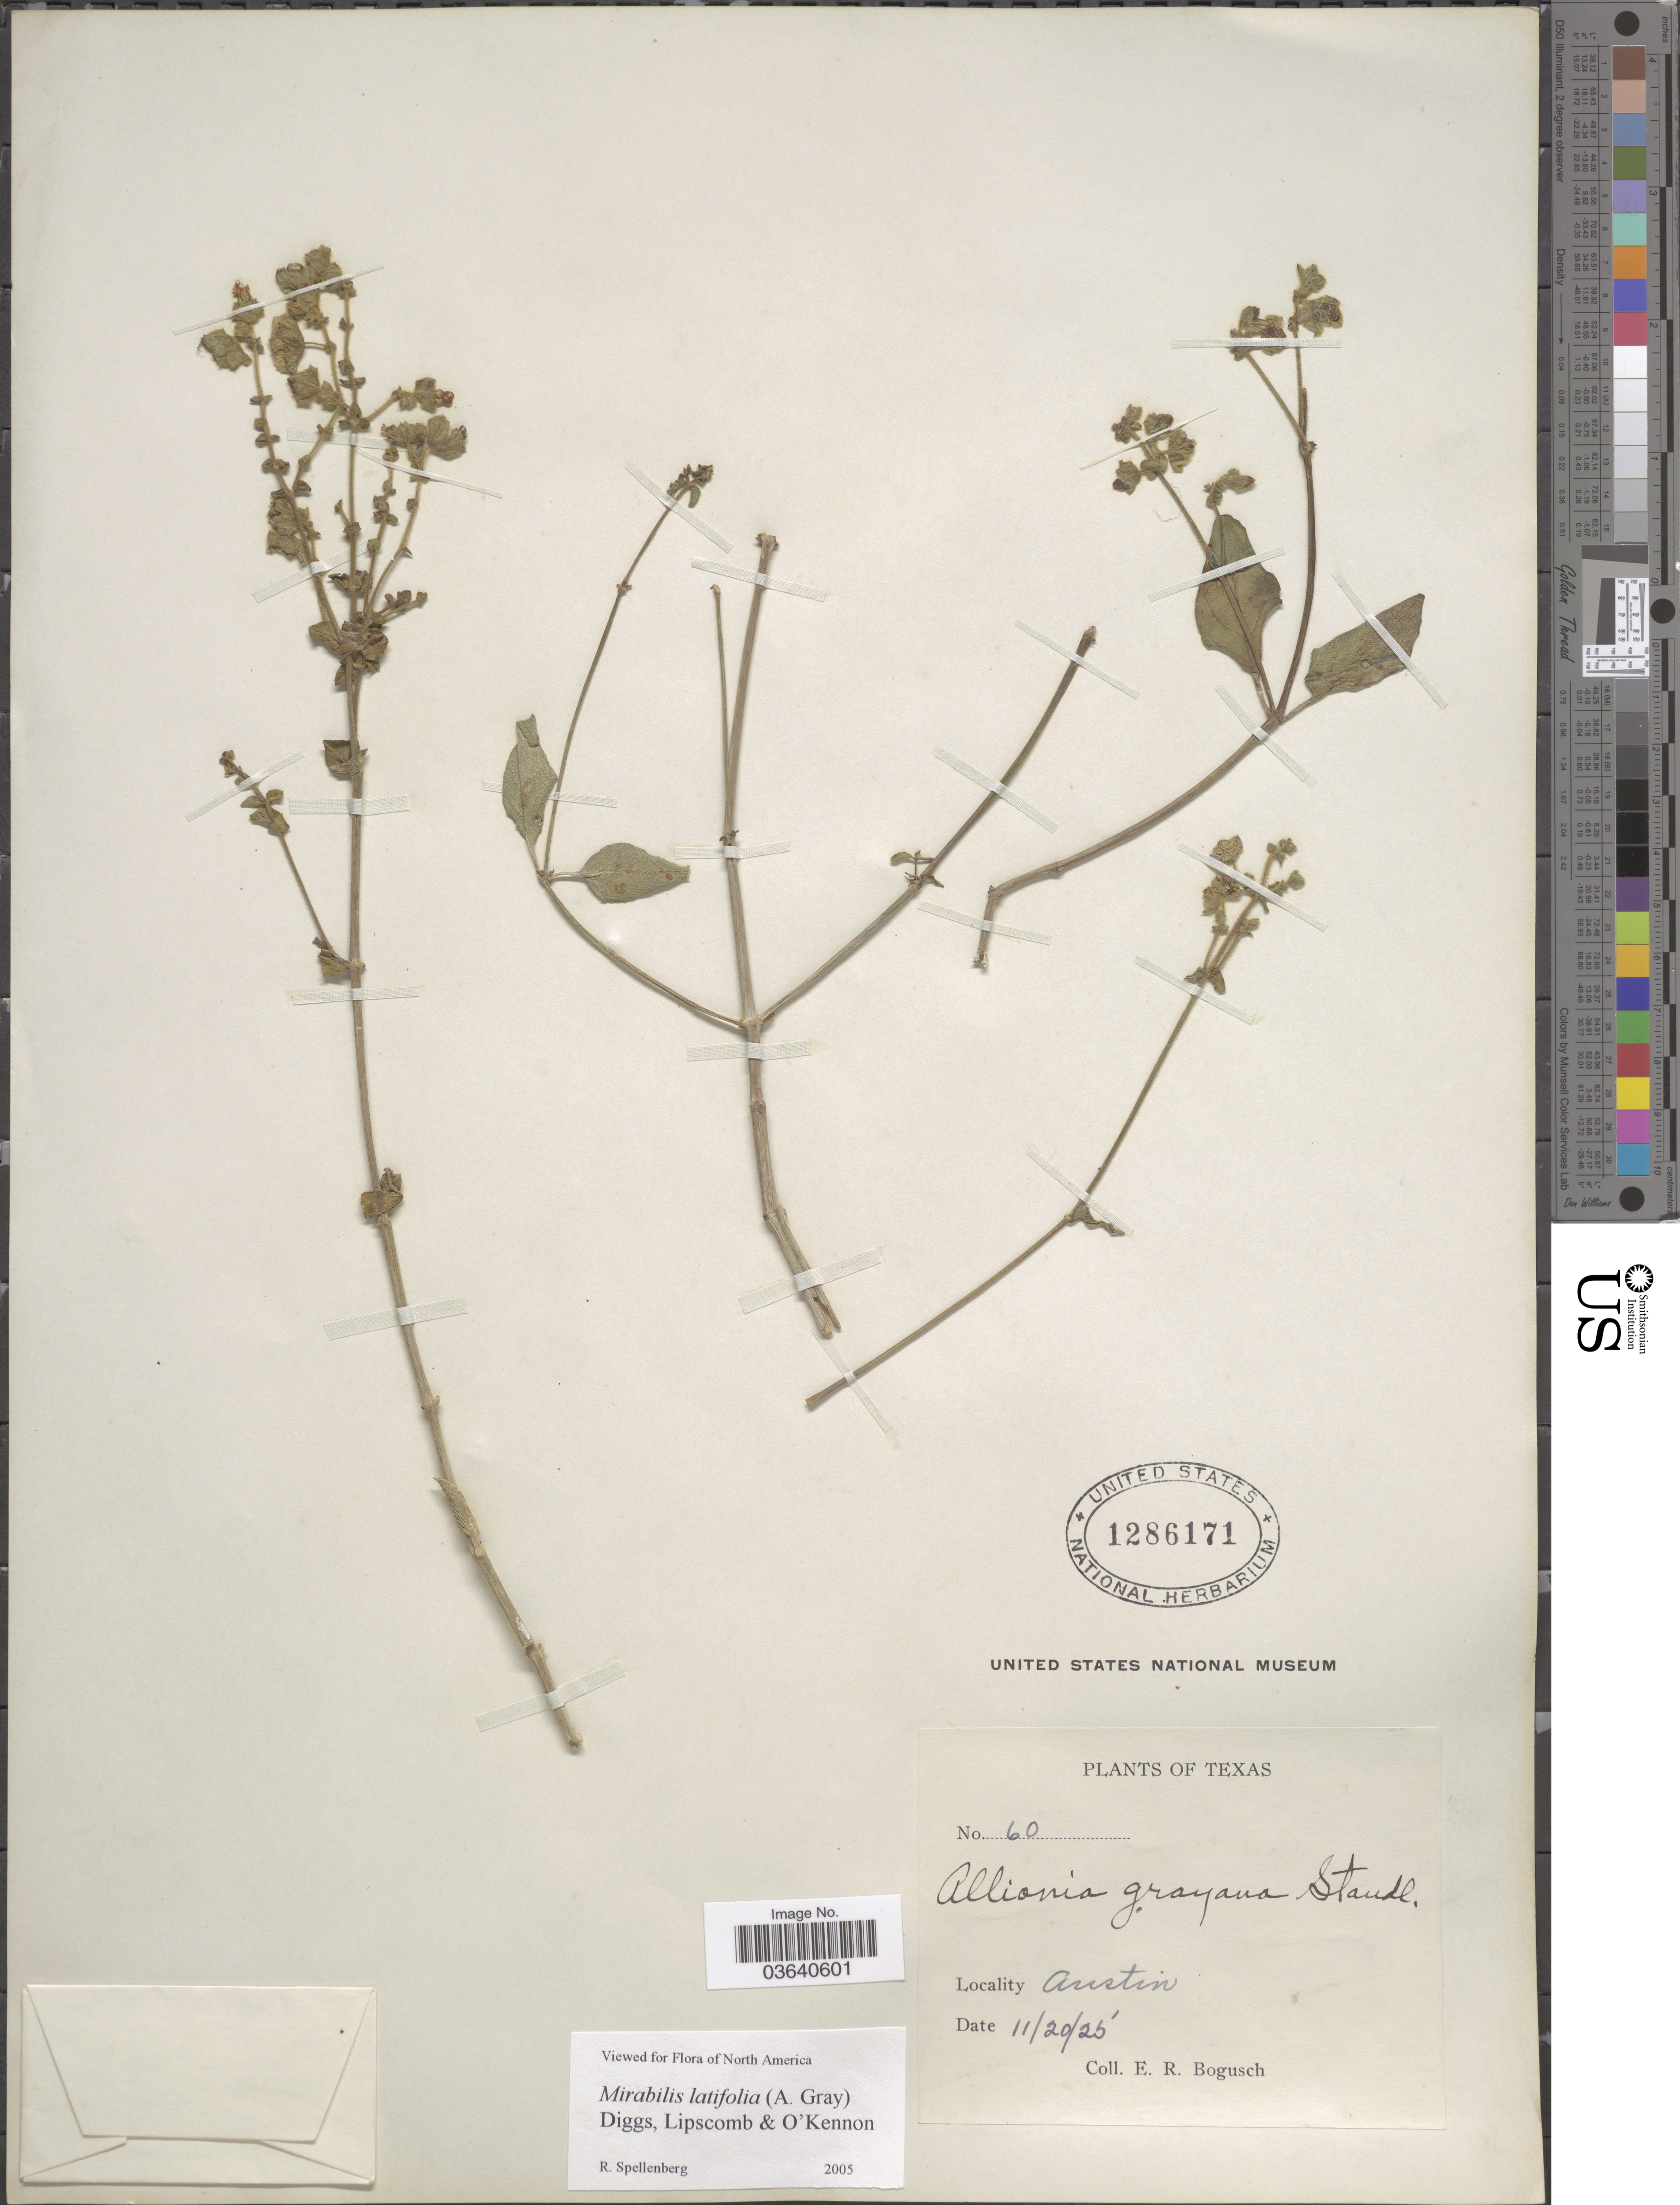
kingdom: Plantae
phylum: Tracheophyta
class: Magnoliopsida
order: Caryophyllales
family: Nyctaginaceae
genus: Mirabilis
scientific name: Mirabilis latifolia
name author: (A. Gray) Diggs et al.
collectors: E. Bogusch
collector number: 60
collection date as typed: Transcribed d/m/y: 20/11/25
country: United States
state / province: Texas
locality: Austin.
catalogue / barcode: US 1286171